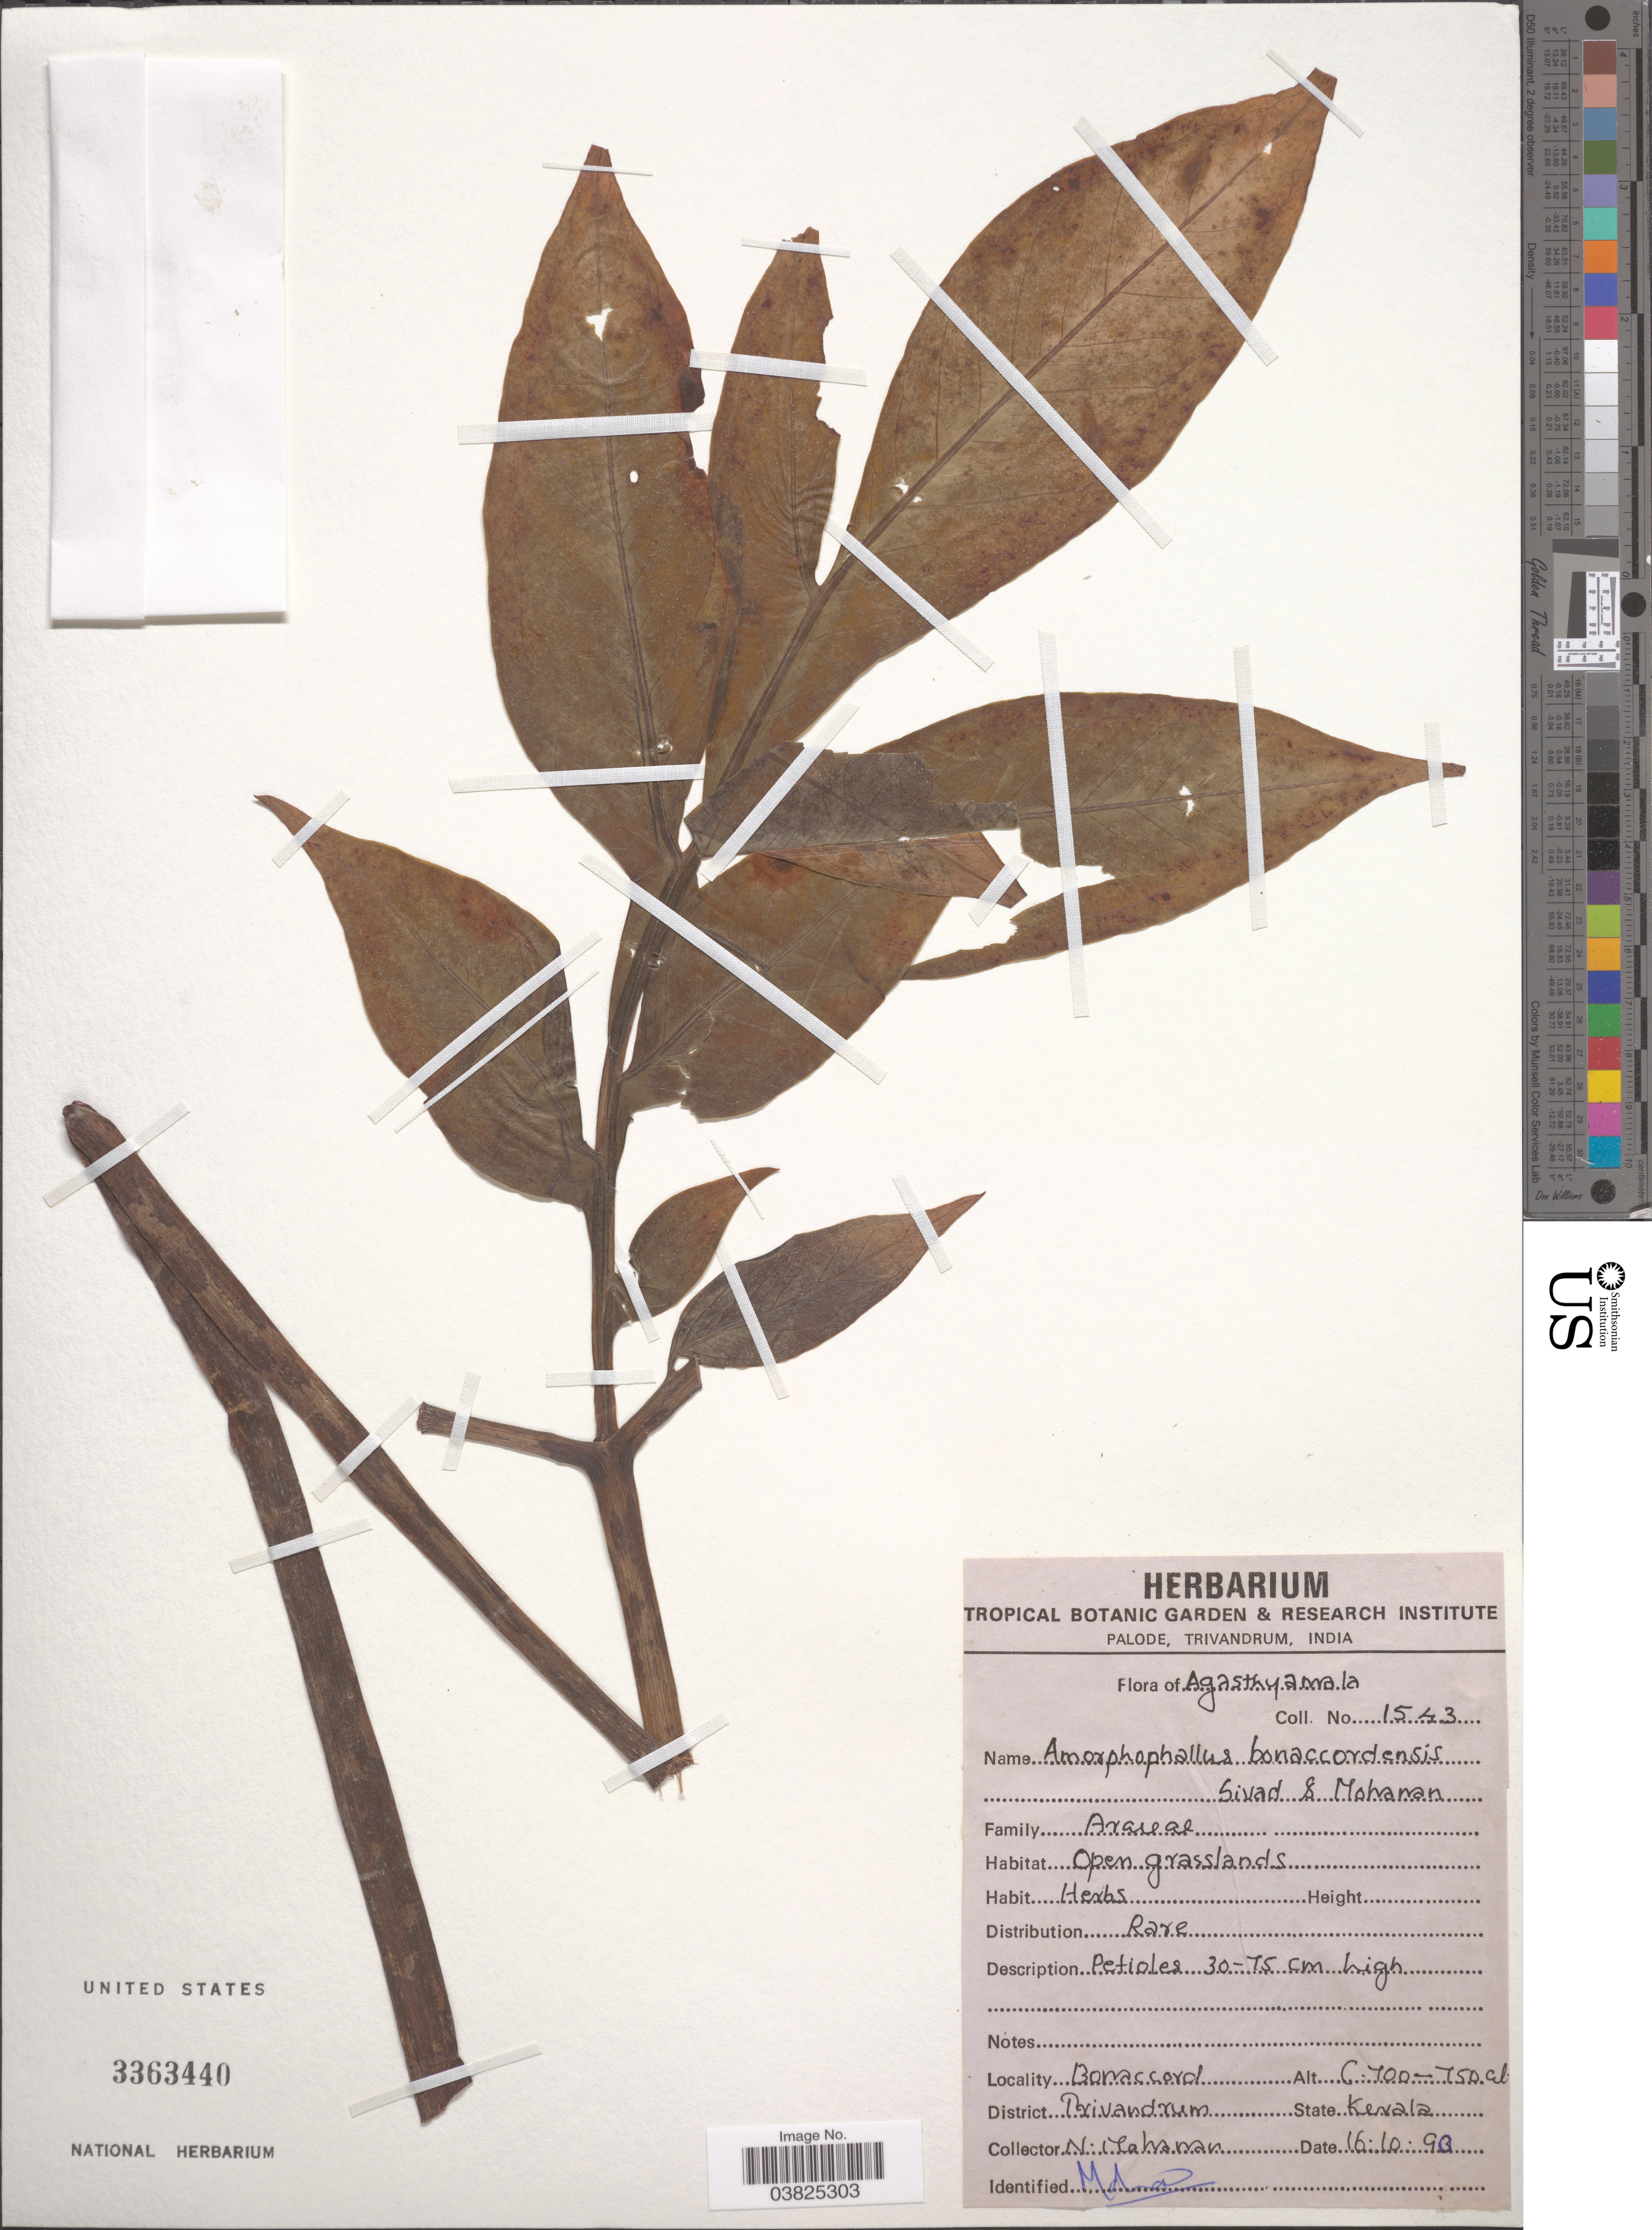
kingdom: Plantae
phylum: Tracheophyta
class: Liliopsida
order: Alismatales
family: Araceae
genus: Amorphophallus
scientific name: Amorphophallus bonaccordensis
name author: Sivad. & N. Mohanan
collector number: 1543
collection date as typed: Transcribed d/m/y: 16/10/90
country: India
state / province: Kerala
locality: Agasthyamala. Bowaccord. District Trivandrum.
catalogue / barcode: US 3363440